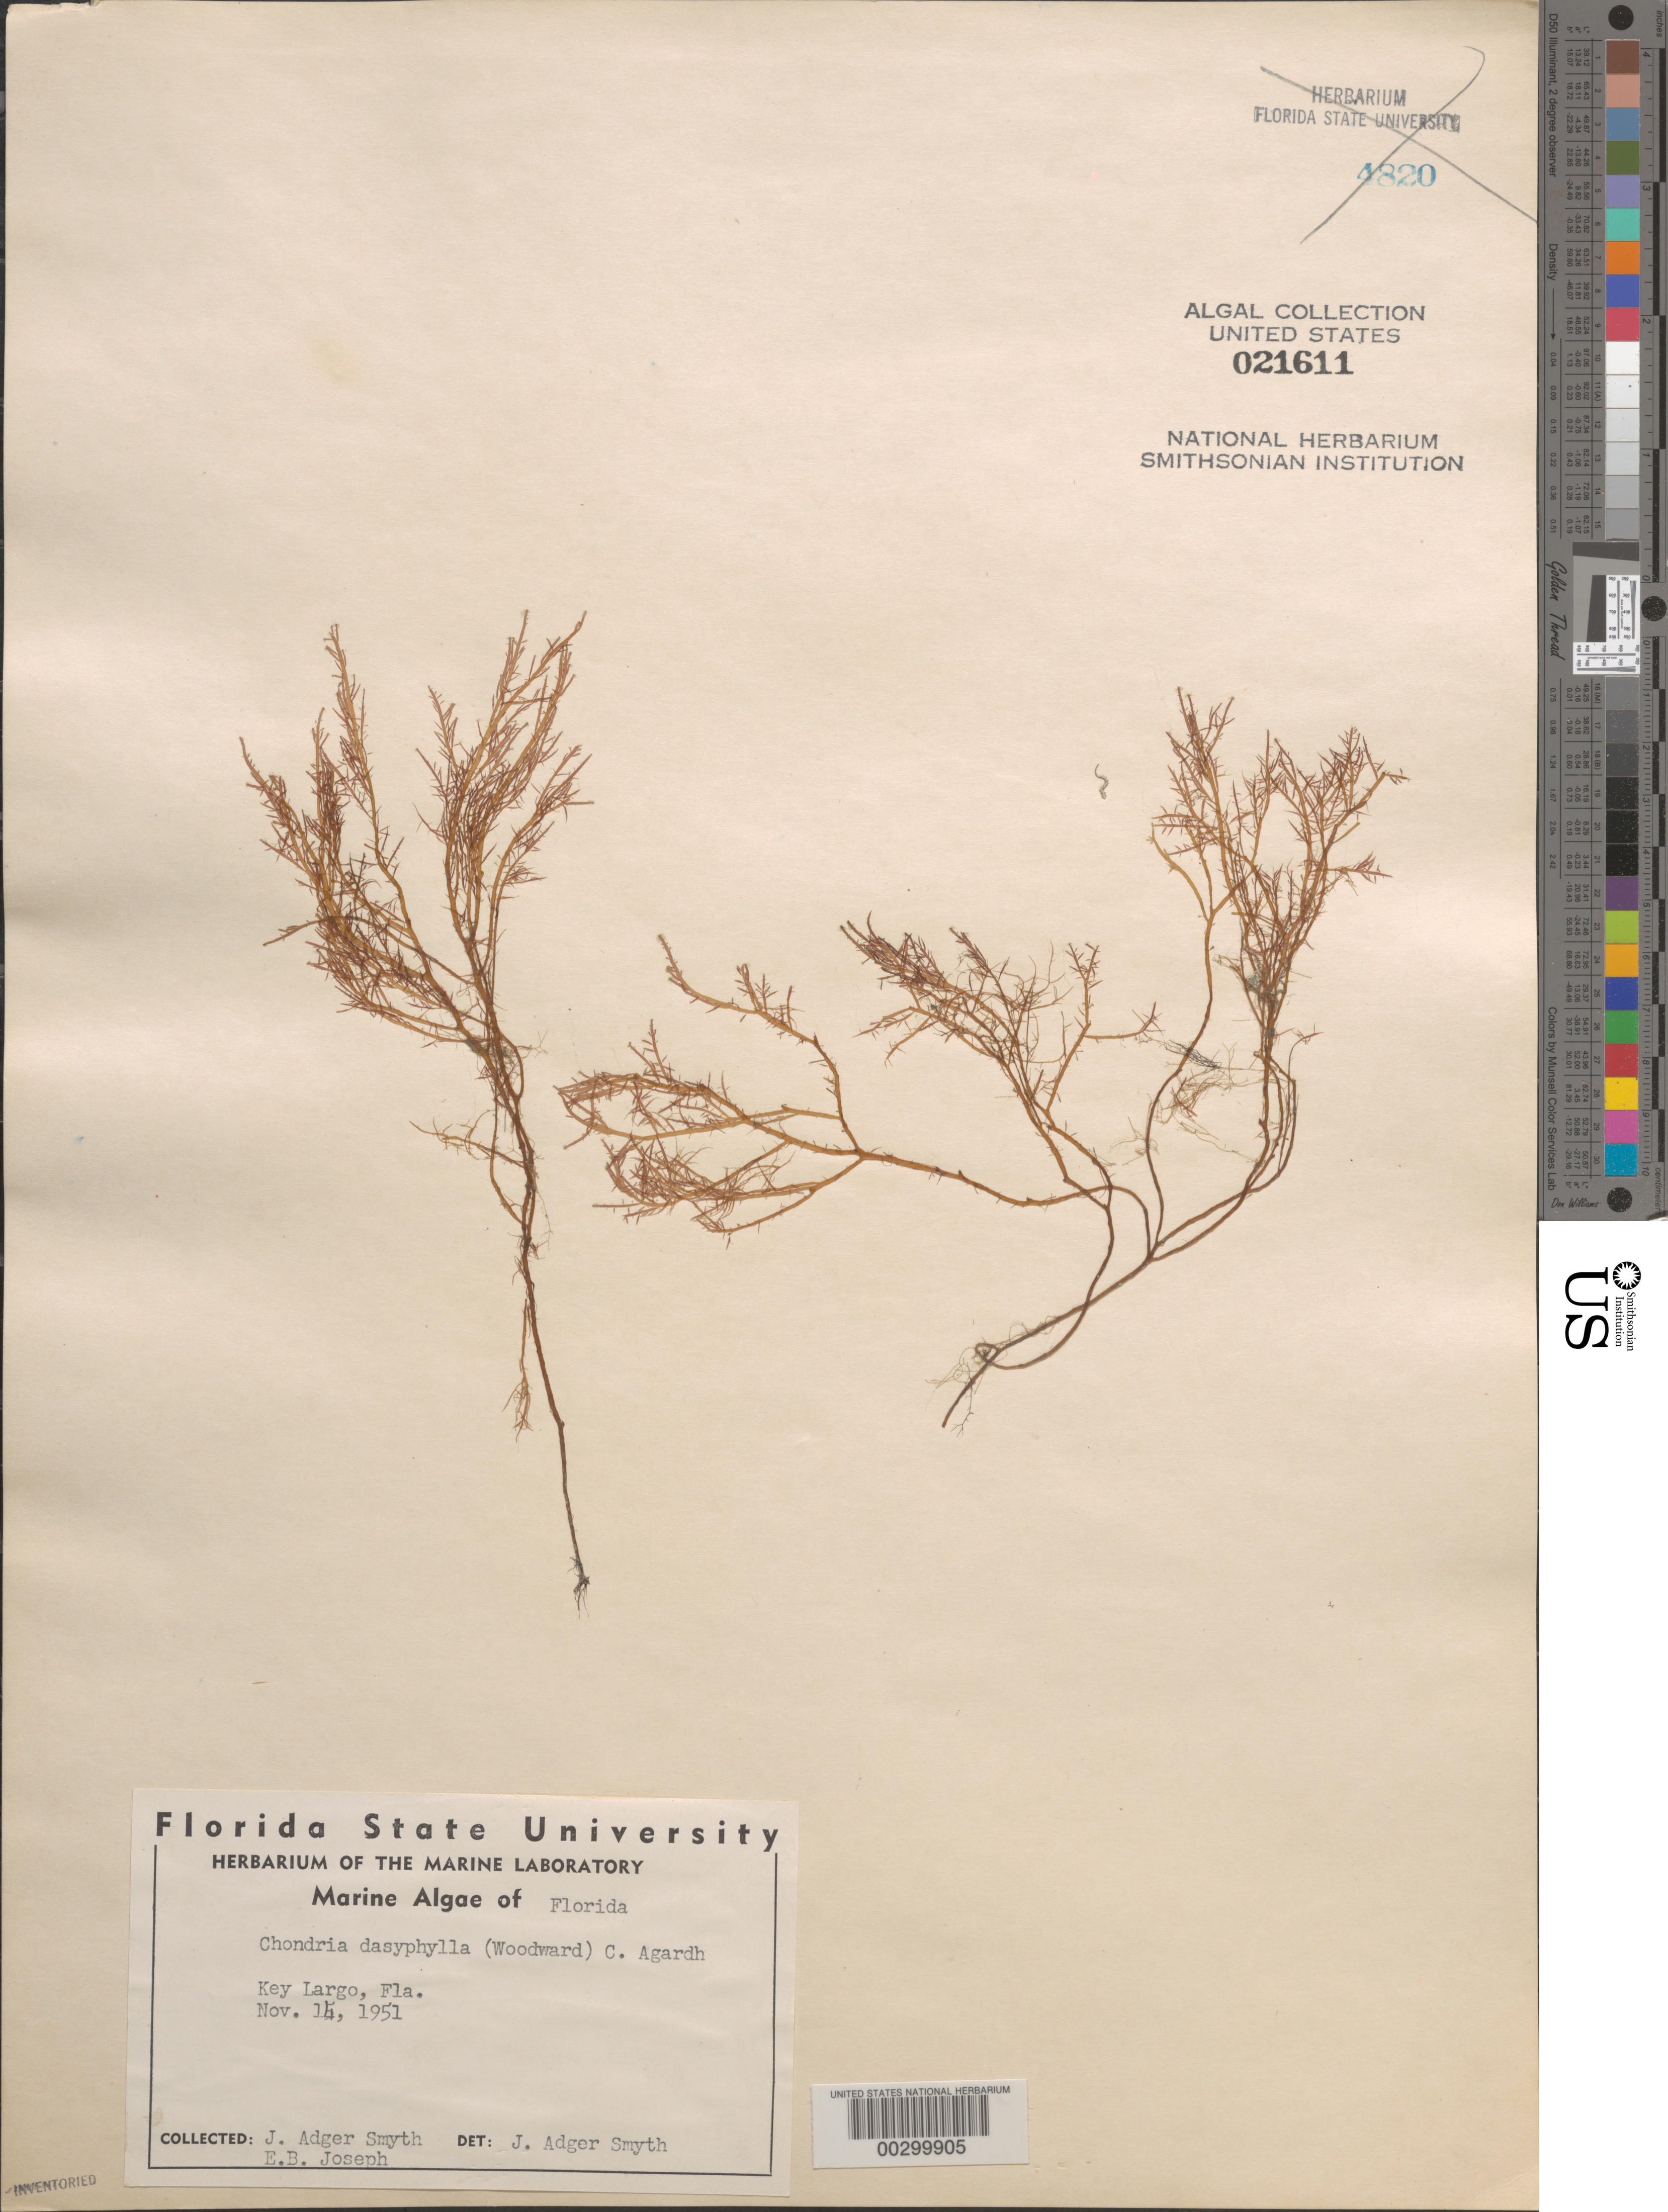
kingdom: Plantae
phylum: Rhodophyta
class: Florideophyceae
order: Ceramiales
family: Rhodomelaceae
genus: Chondria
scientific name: Chondria dasyphylla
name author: (Woodw.) C. Agardh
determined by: Smyth, J. A.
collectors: J. Smyth & E. Joseph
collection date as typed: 14 Nov 1951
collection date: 1951-11-14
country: United States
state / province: Florida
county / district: Monroe County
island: Key Largo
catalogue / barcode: US 21611